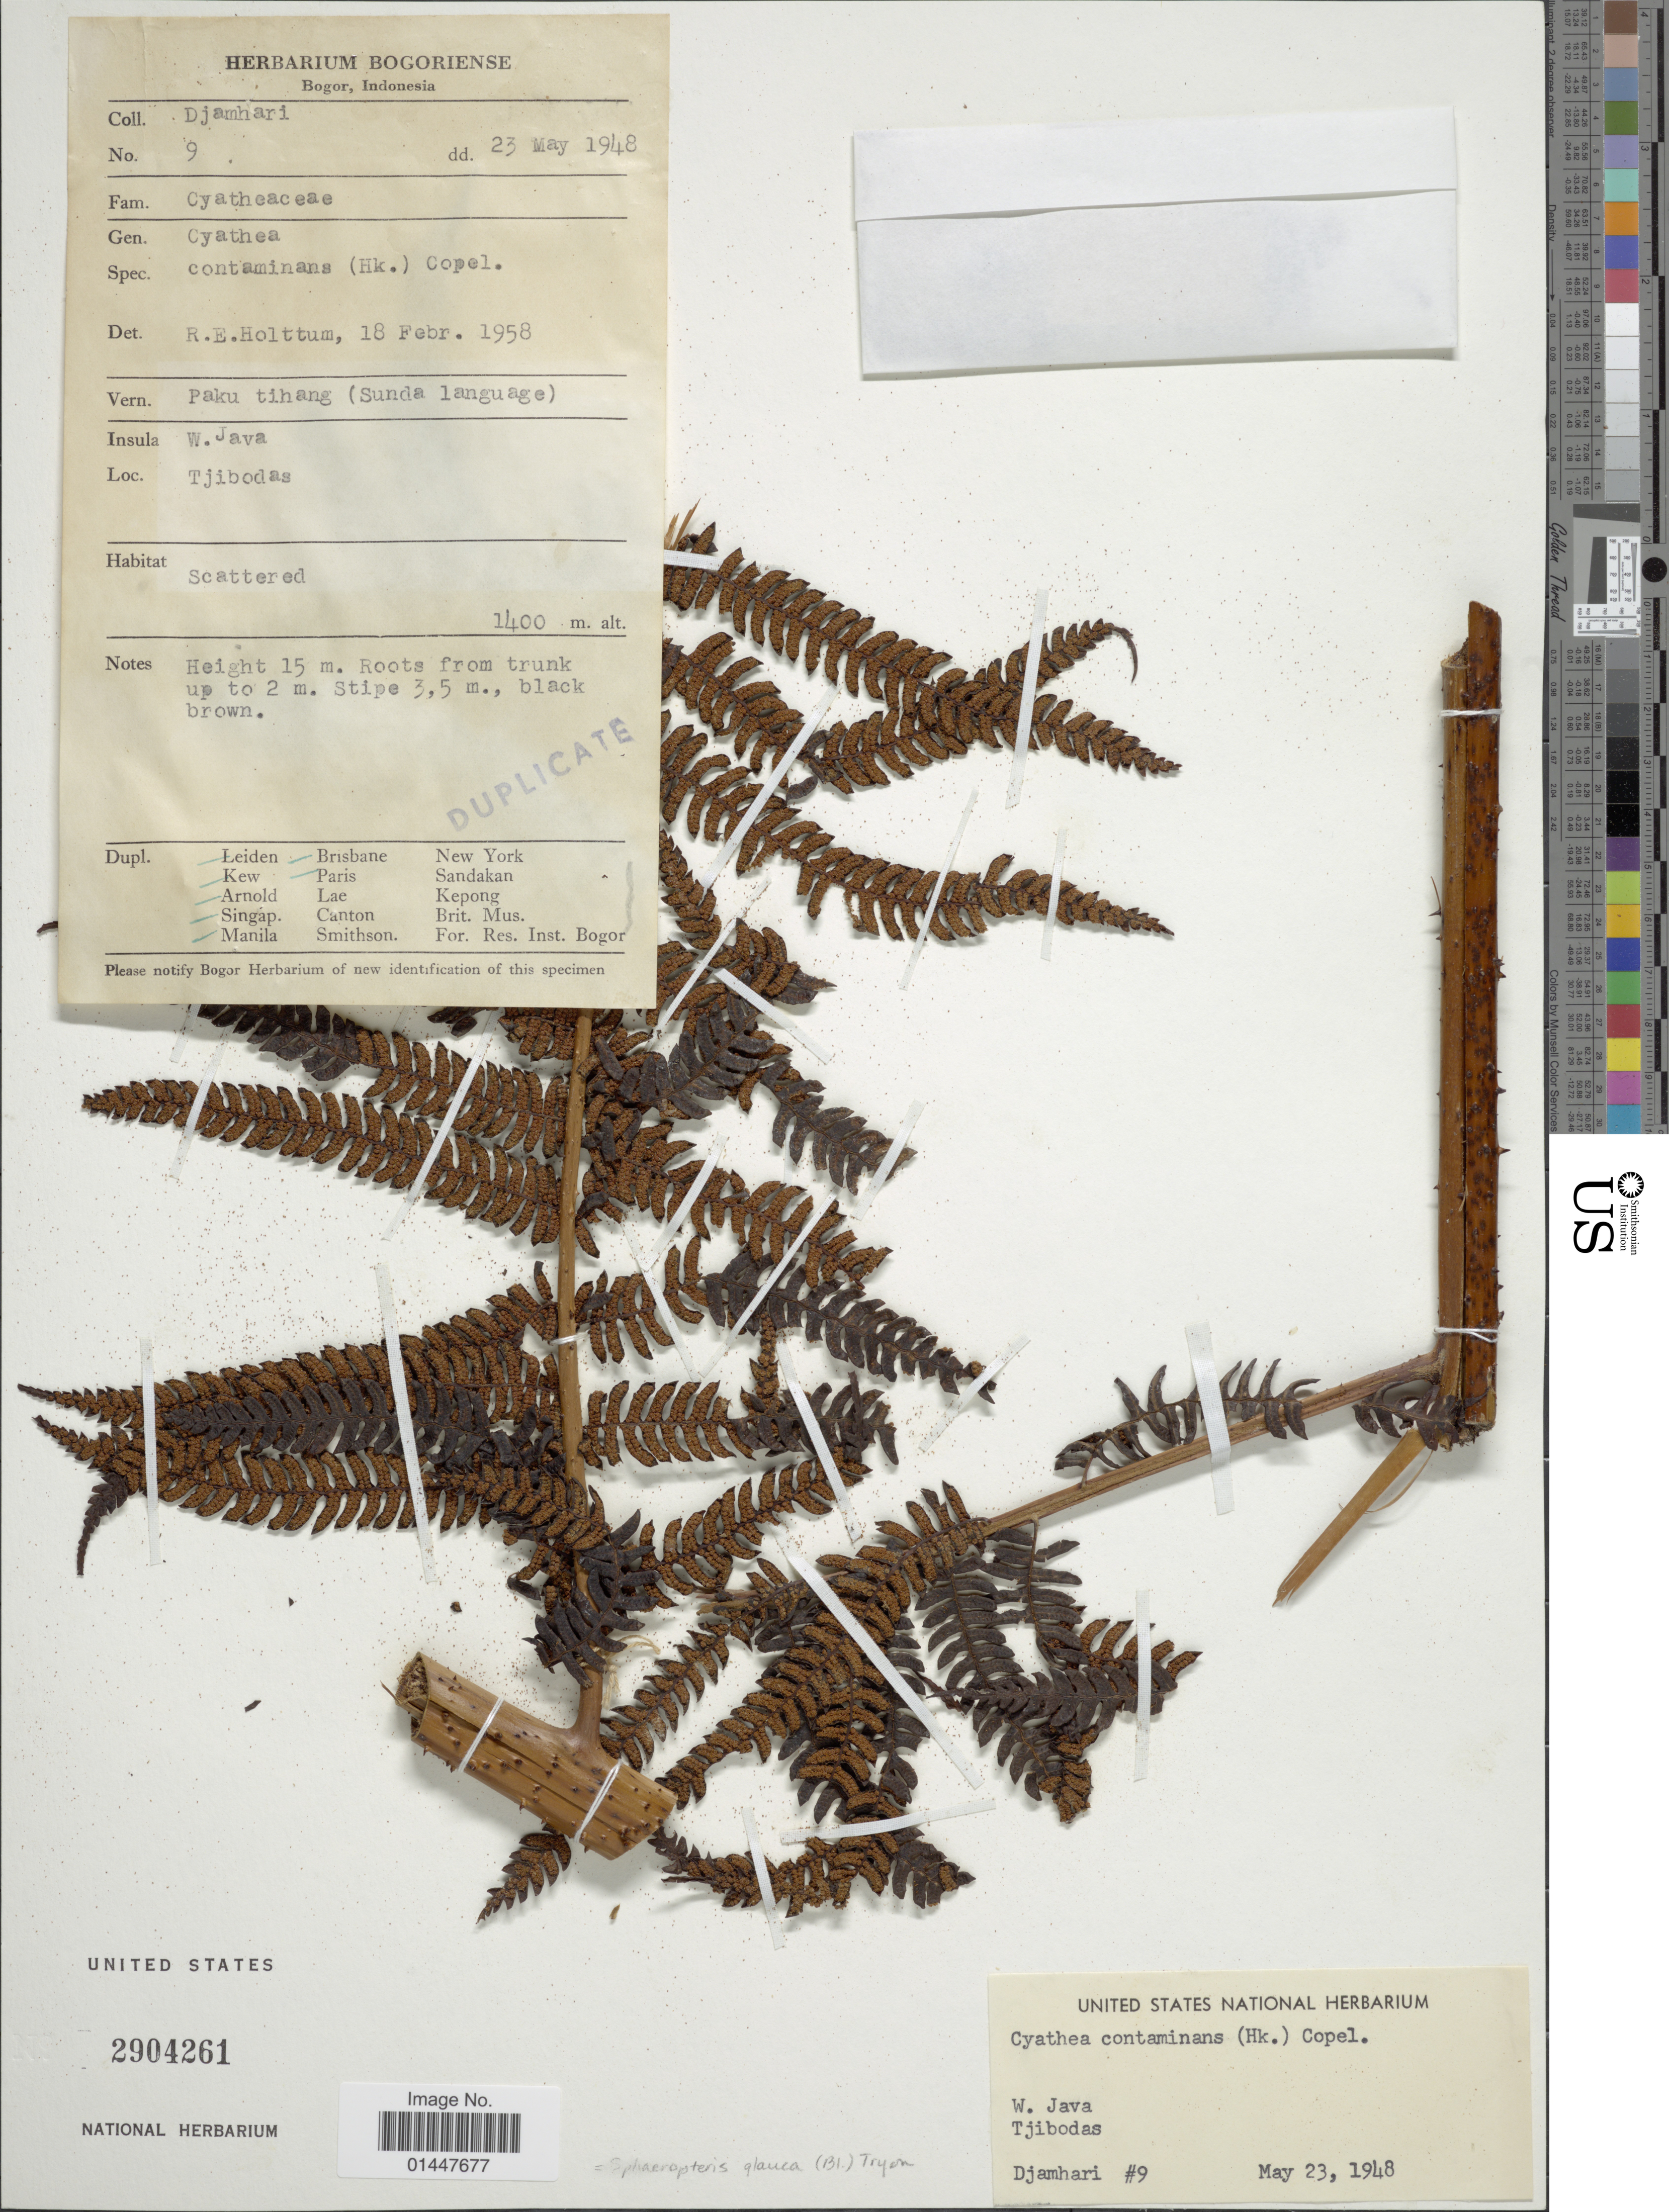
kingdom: Plantae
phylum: Tracheophyta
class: Polypodiopsida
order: Cyatheales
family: Cyatheaceae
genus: Sphaeropteris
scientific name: Sphaeropteris glauca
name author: (Blume) R.M. Tryon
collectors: Djamhari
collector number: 9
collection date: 1948-05-23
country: Indonesia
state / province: Java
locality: W. Java. Tjibodas. Scatters.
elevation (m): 1400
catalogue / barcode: US 2904261